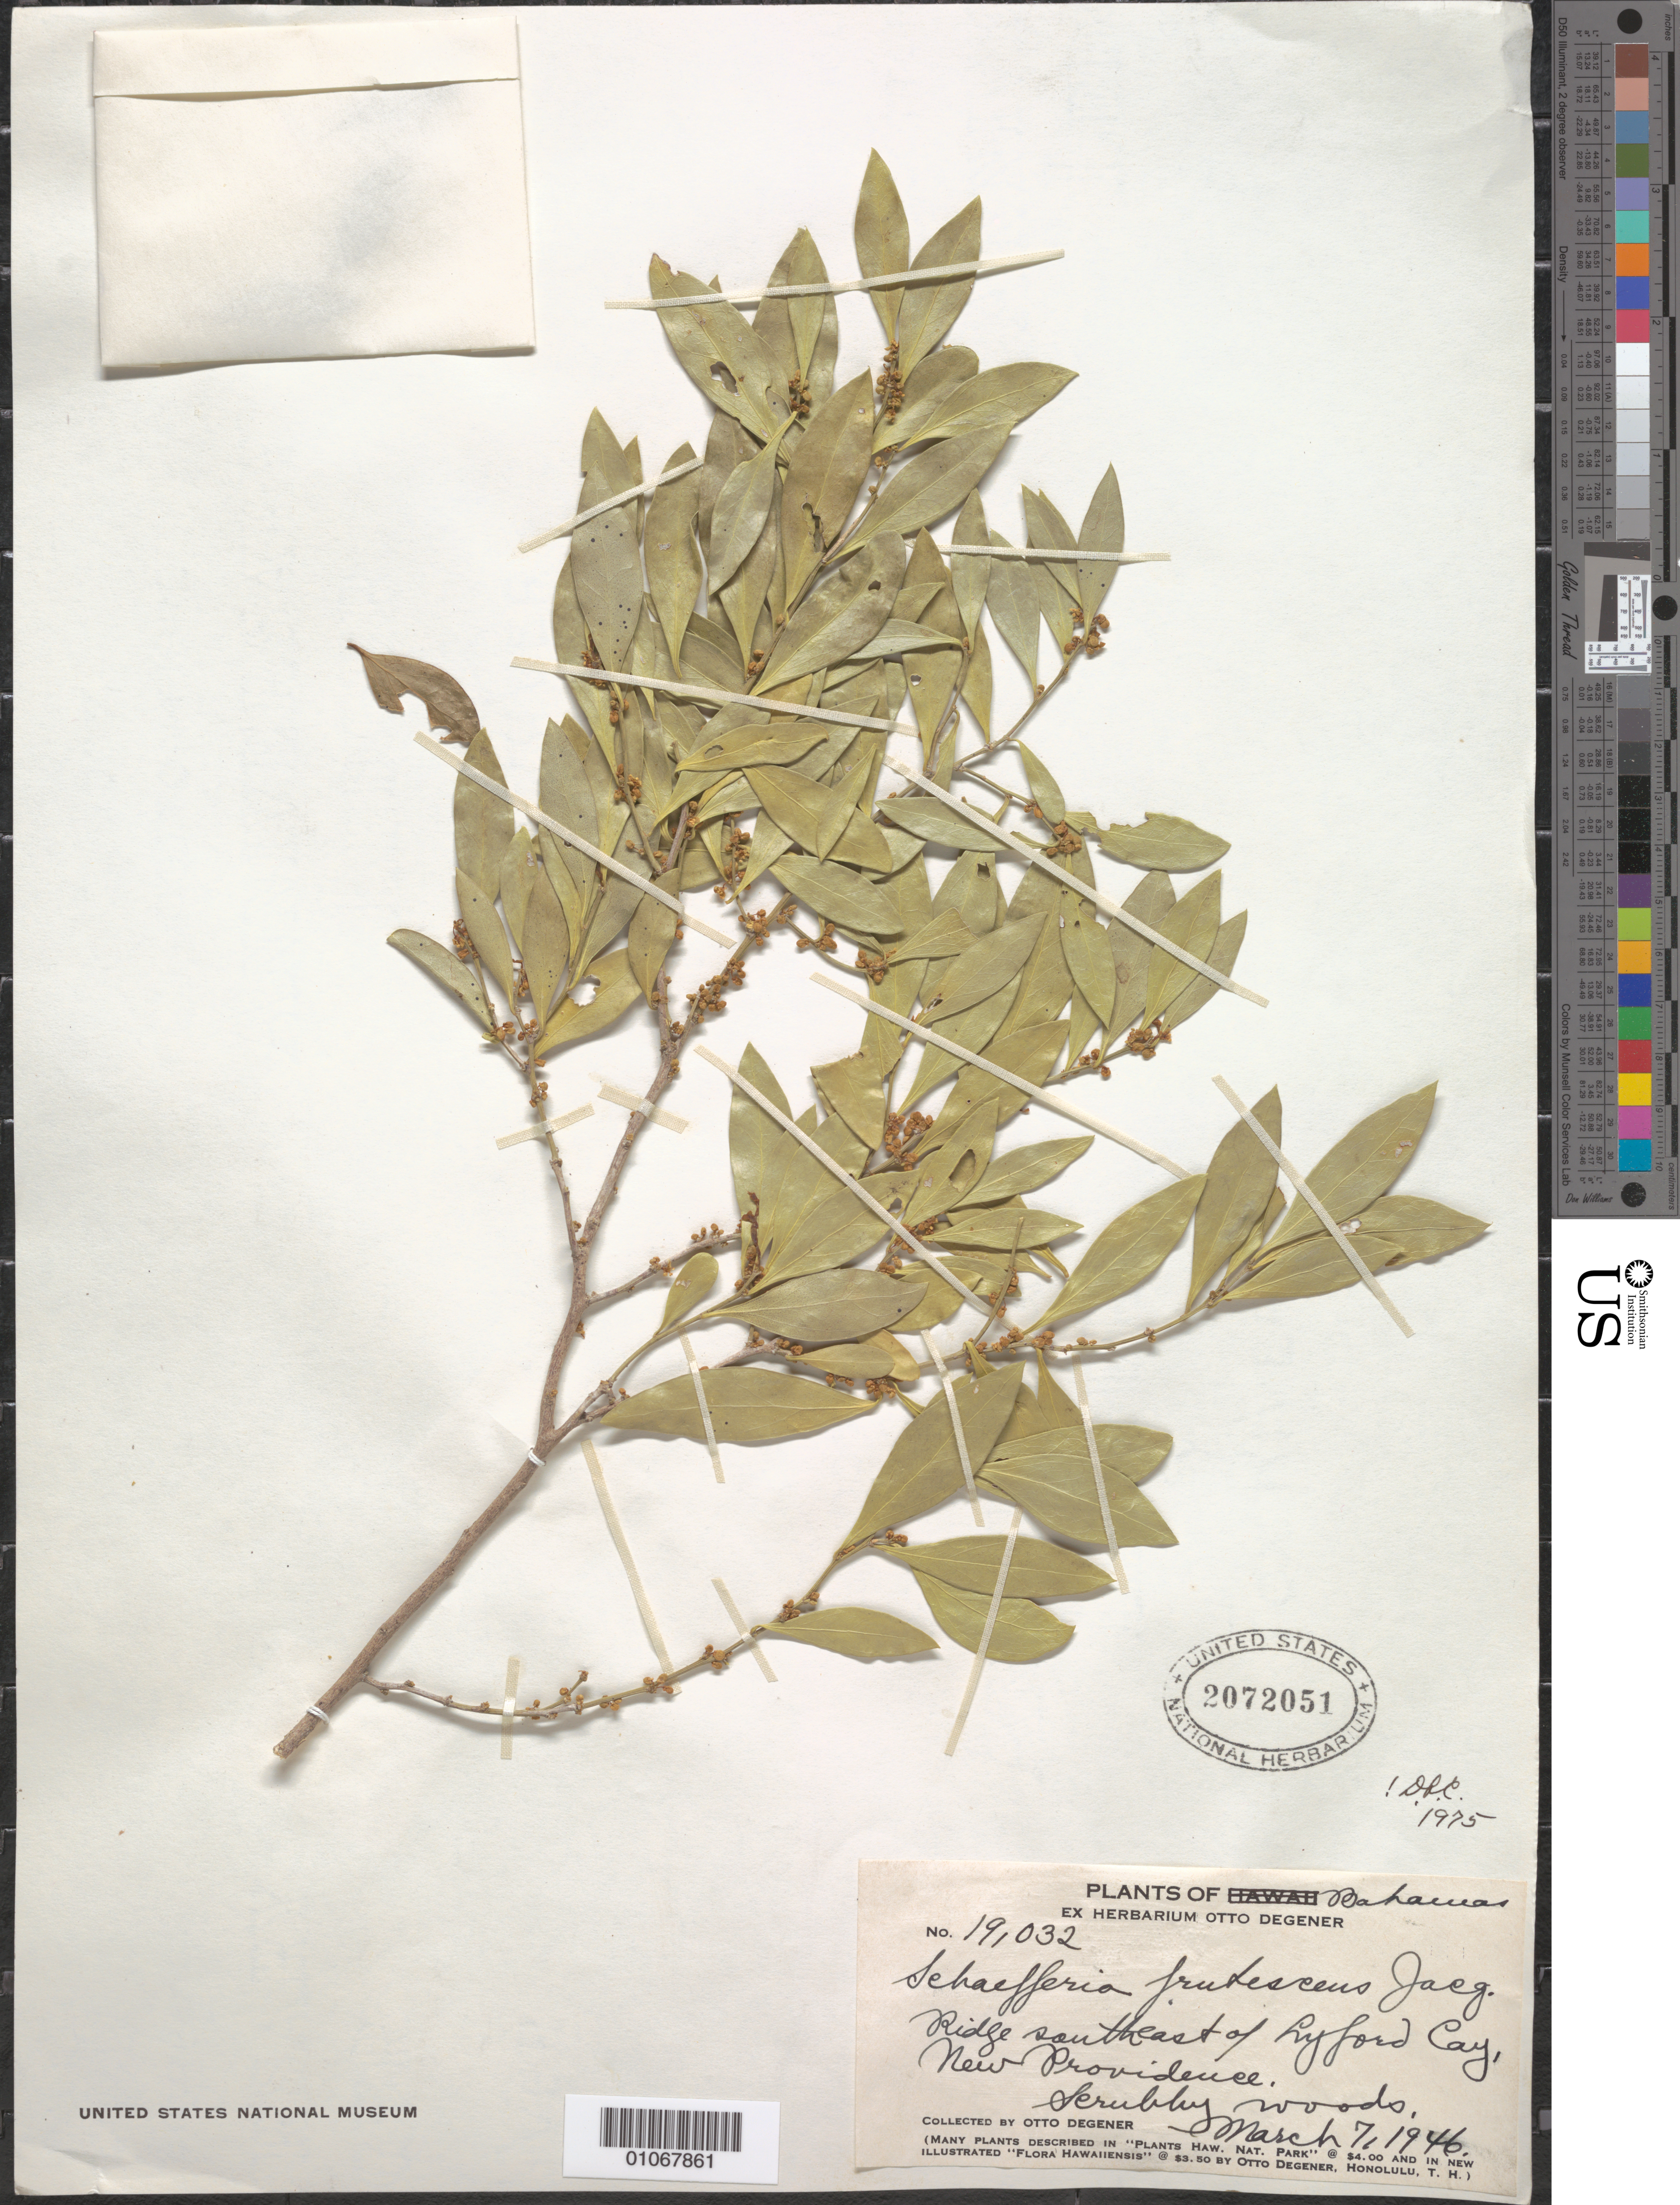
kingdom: Plantae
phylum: Tracheophyta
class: Magnoliopsida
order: Celastrales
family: Celastraceae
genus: Schaefferia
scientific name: Schaefferia frutescens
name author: Jacq.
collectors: O. Degener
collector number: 19032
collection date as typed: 07 Mar 1946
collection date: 1946-03-07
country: Bahamas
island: New Providence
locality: Ridge southeast of Lylord Cay. Scrubby woods.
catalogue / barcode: US 2072061